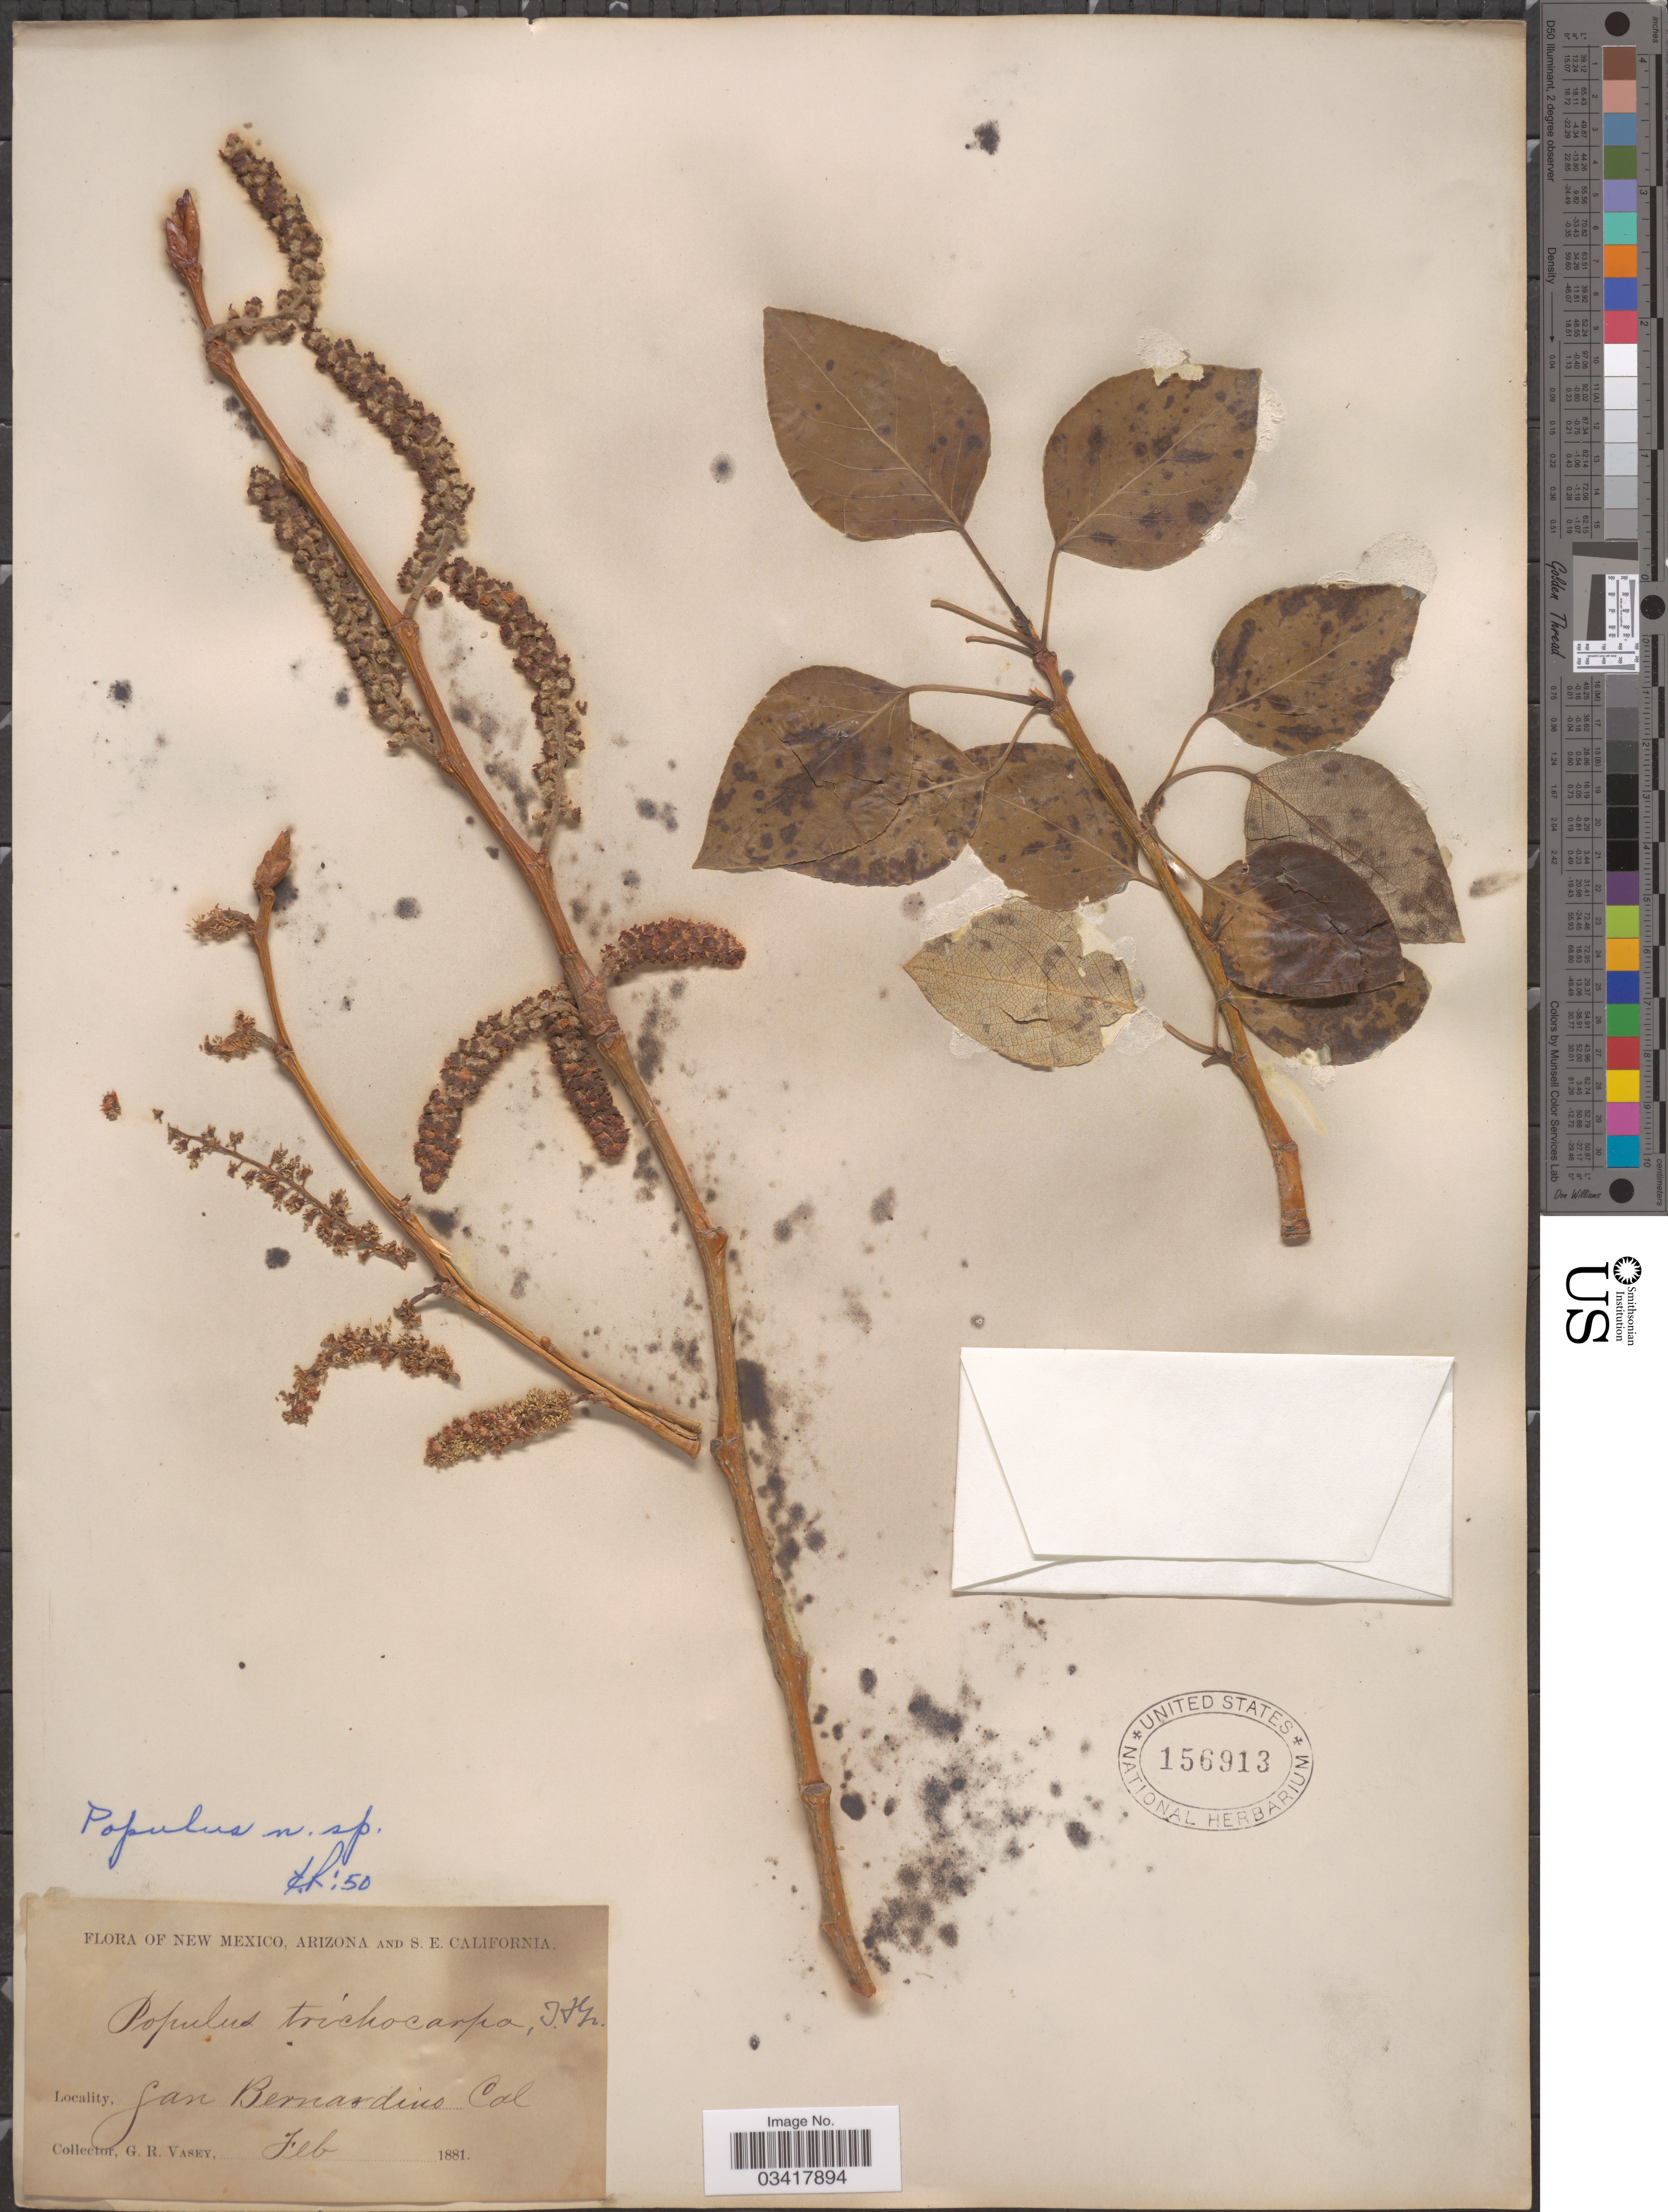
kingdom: Plantae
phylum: Tracheophyta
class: Magnoliopsida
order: Malpighiales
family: Salicaceae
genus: Populus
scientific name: Populus trichocarpa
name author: Torr. & A. Gray ex W. Hook.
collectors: G. R. Vasey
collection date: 1881-02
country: United States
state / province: California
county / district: San Bernardino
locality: San Bernardino. S.E. California.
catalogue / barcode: US 156913